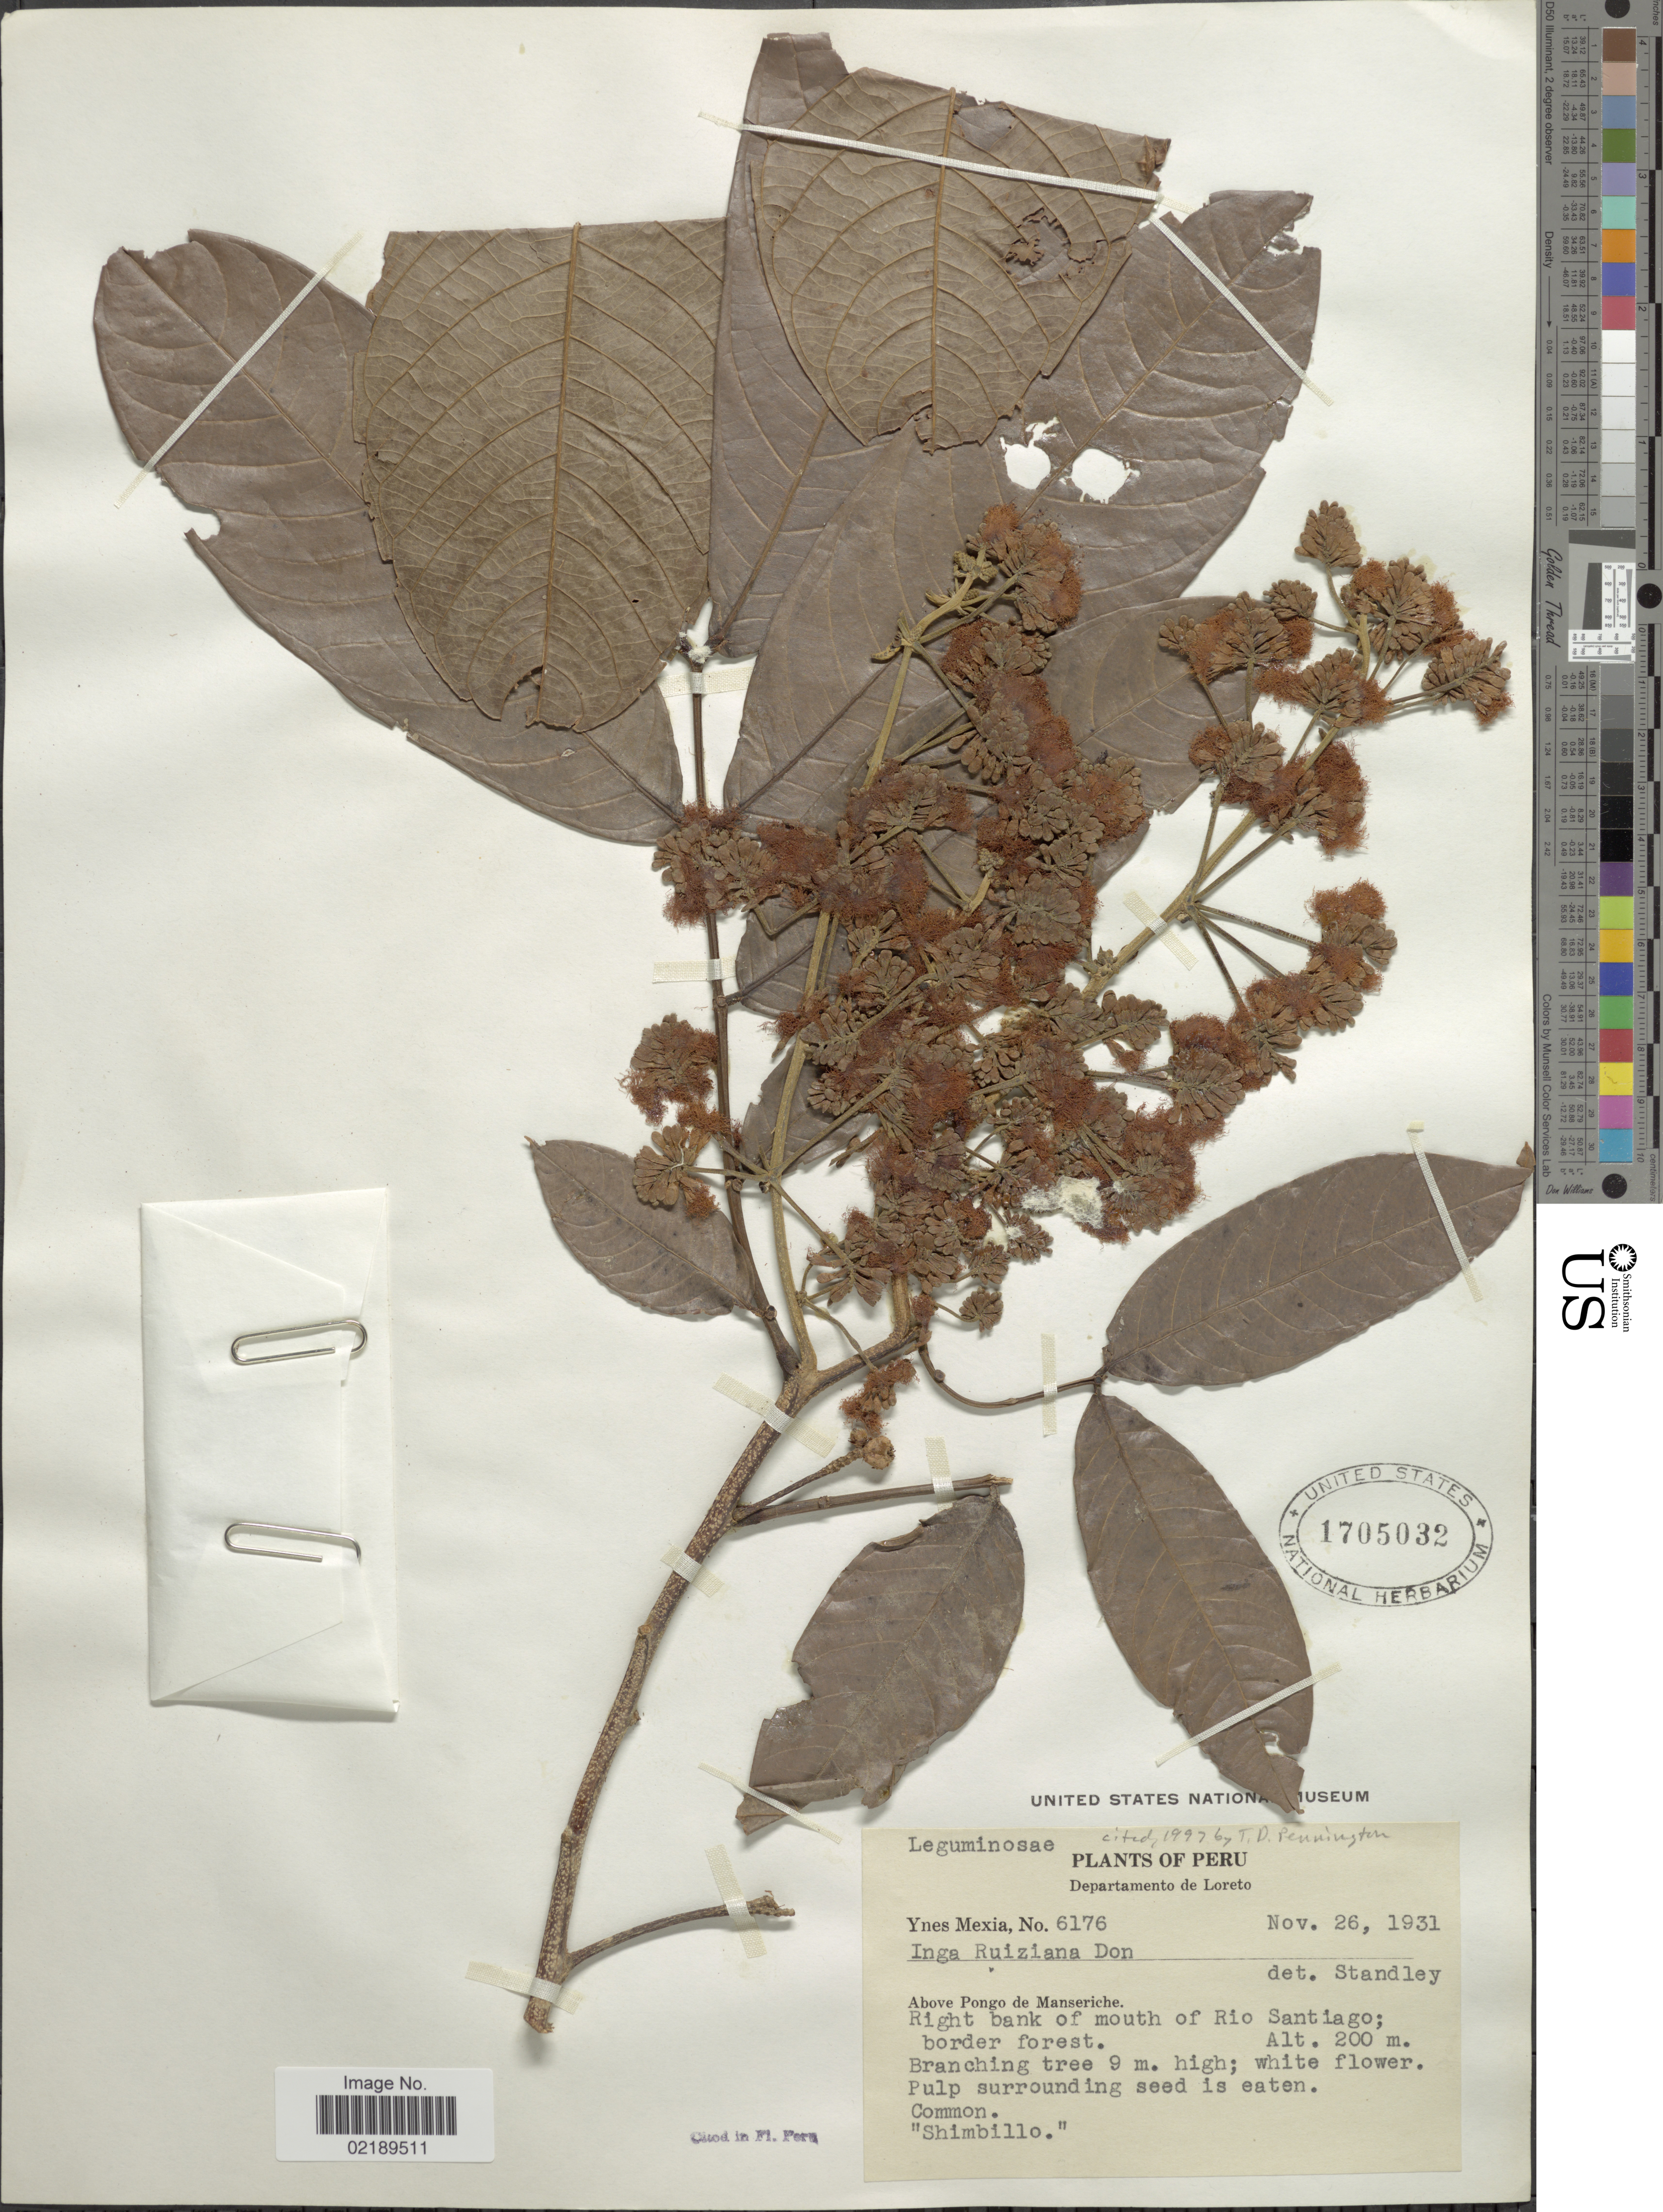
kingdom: Plantae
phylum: Tracheophyta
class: Magnoliopsida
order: Fabales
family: Fabaceae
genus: Inga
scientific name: Inga ruiziana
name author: G. Don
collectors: Y. Mexia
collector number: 6176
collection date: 1931-11-26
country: Peru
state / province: Loreto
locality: Above Pongo de Manseriche, right bank of mouth of Rio Santiago.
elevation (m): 200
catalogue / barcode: US 1705032